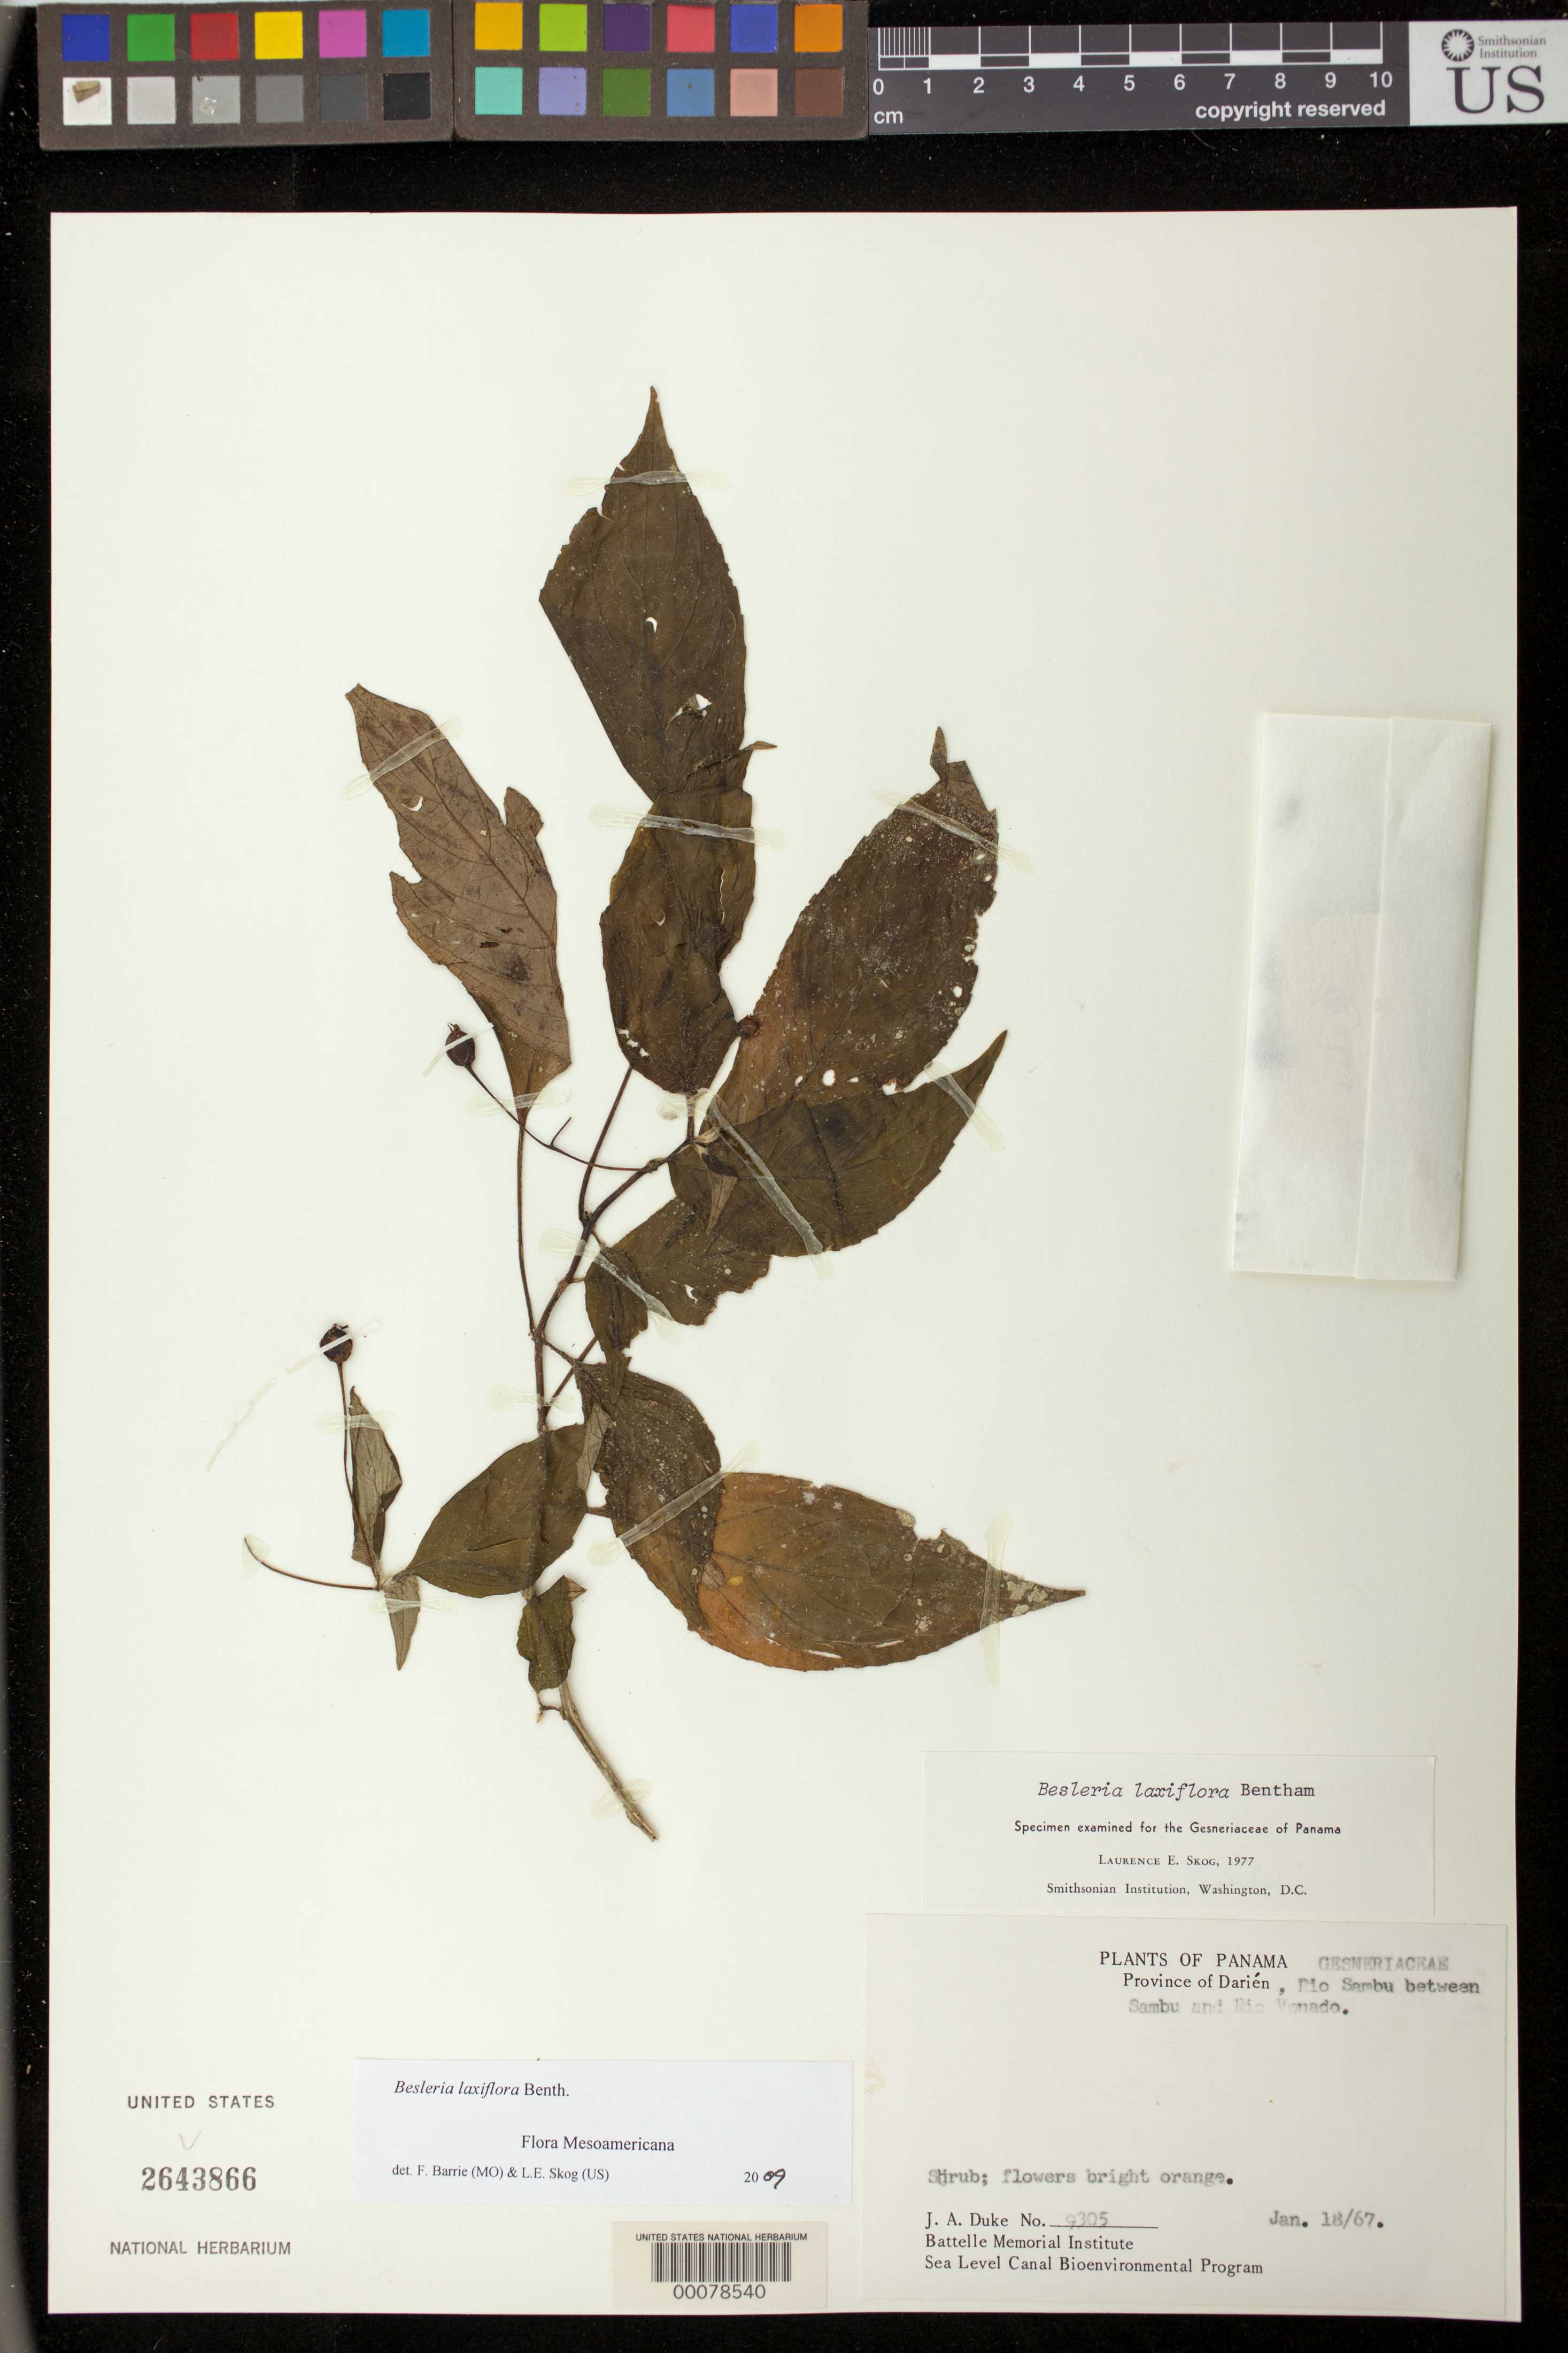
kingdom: Plantae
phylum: Tracheophyta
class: Magnoliopsida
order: Lamiales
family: Gesneriaceae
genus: Besleria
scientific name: Besleria laxiflora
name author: Benth.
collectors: J. A. Duke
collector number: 9305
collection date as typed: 18 Jan 1967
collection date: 1967-01-18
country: Panama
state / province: Darién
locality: Rio Sambu between Sambu and Rio Venado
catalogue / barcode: US 2643866